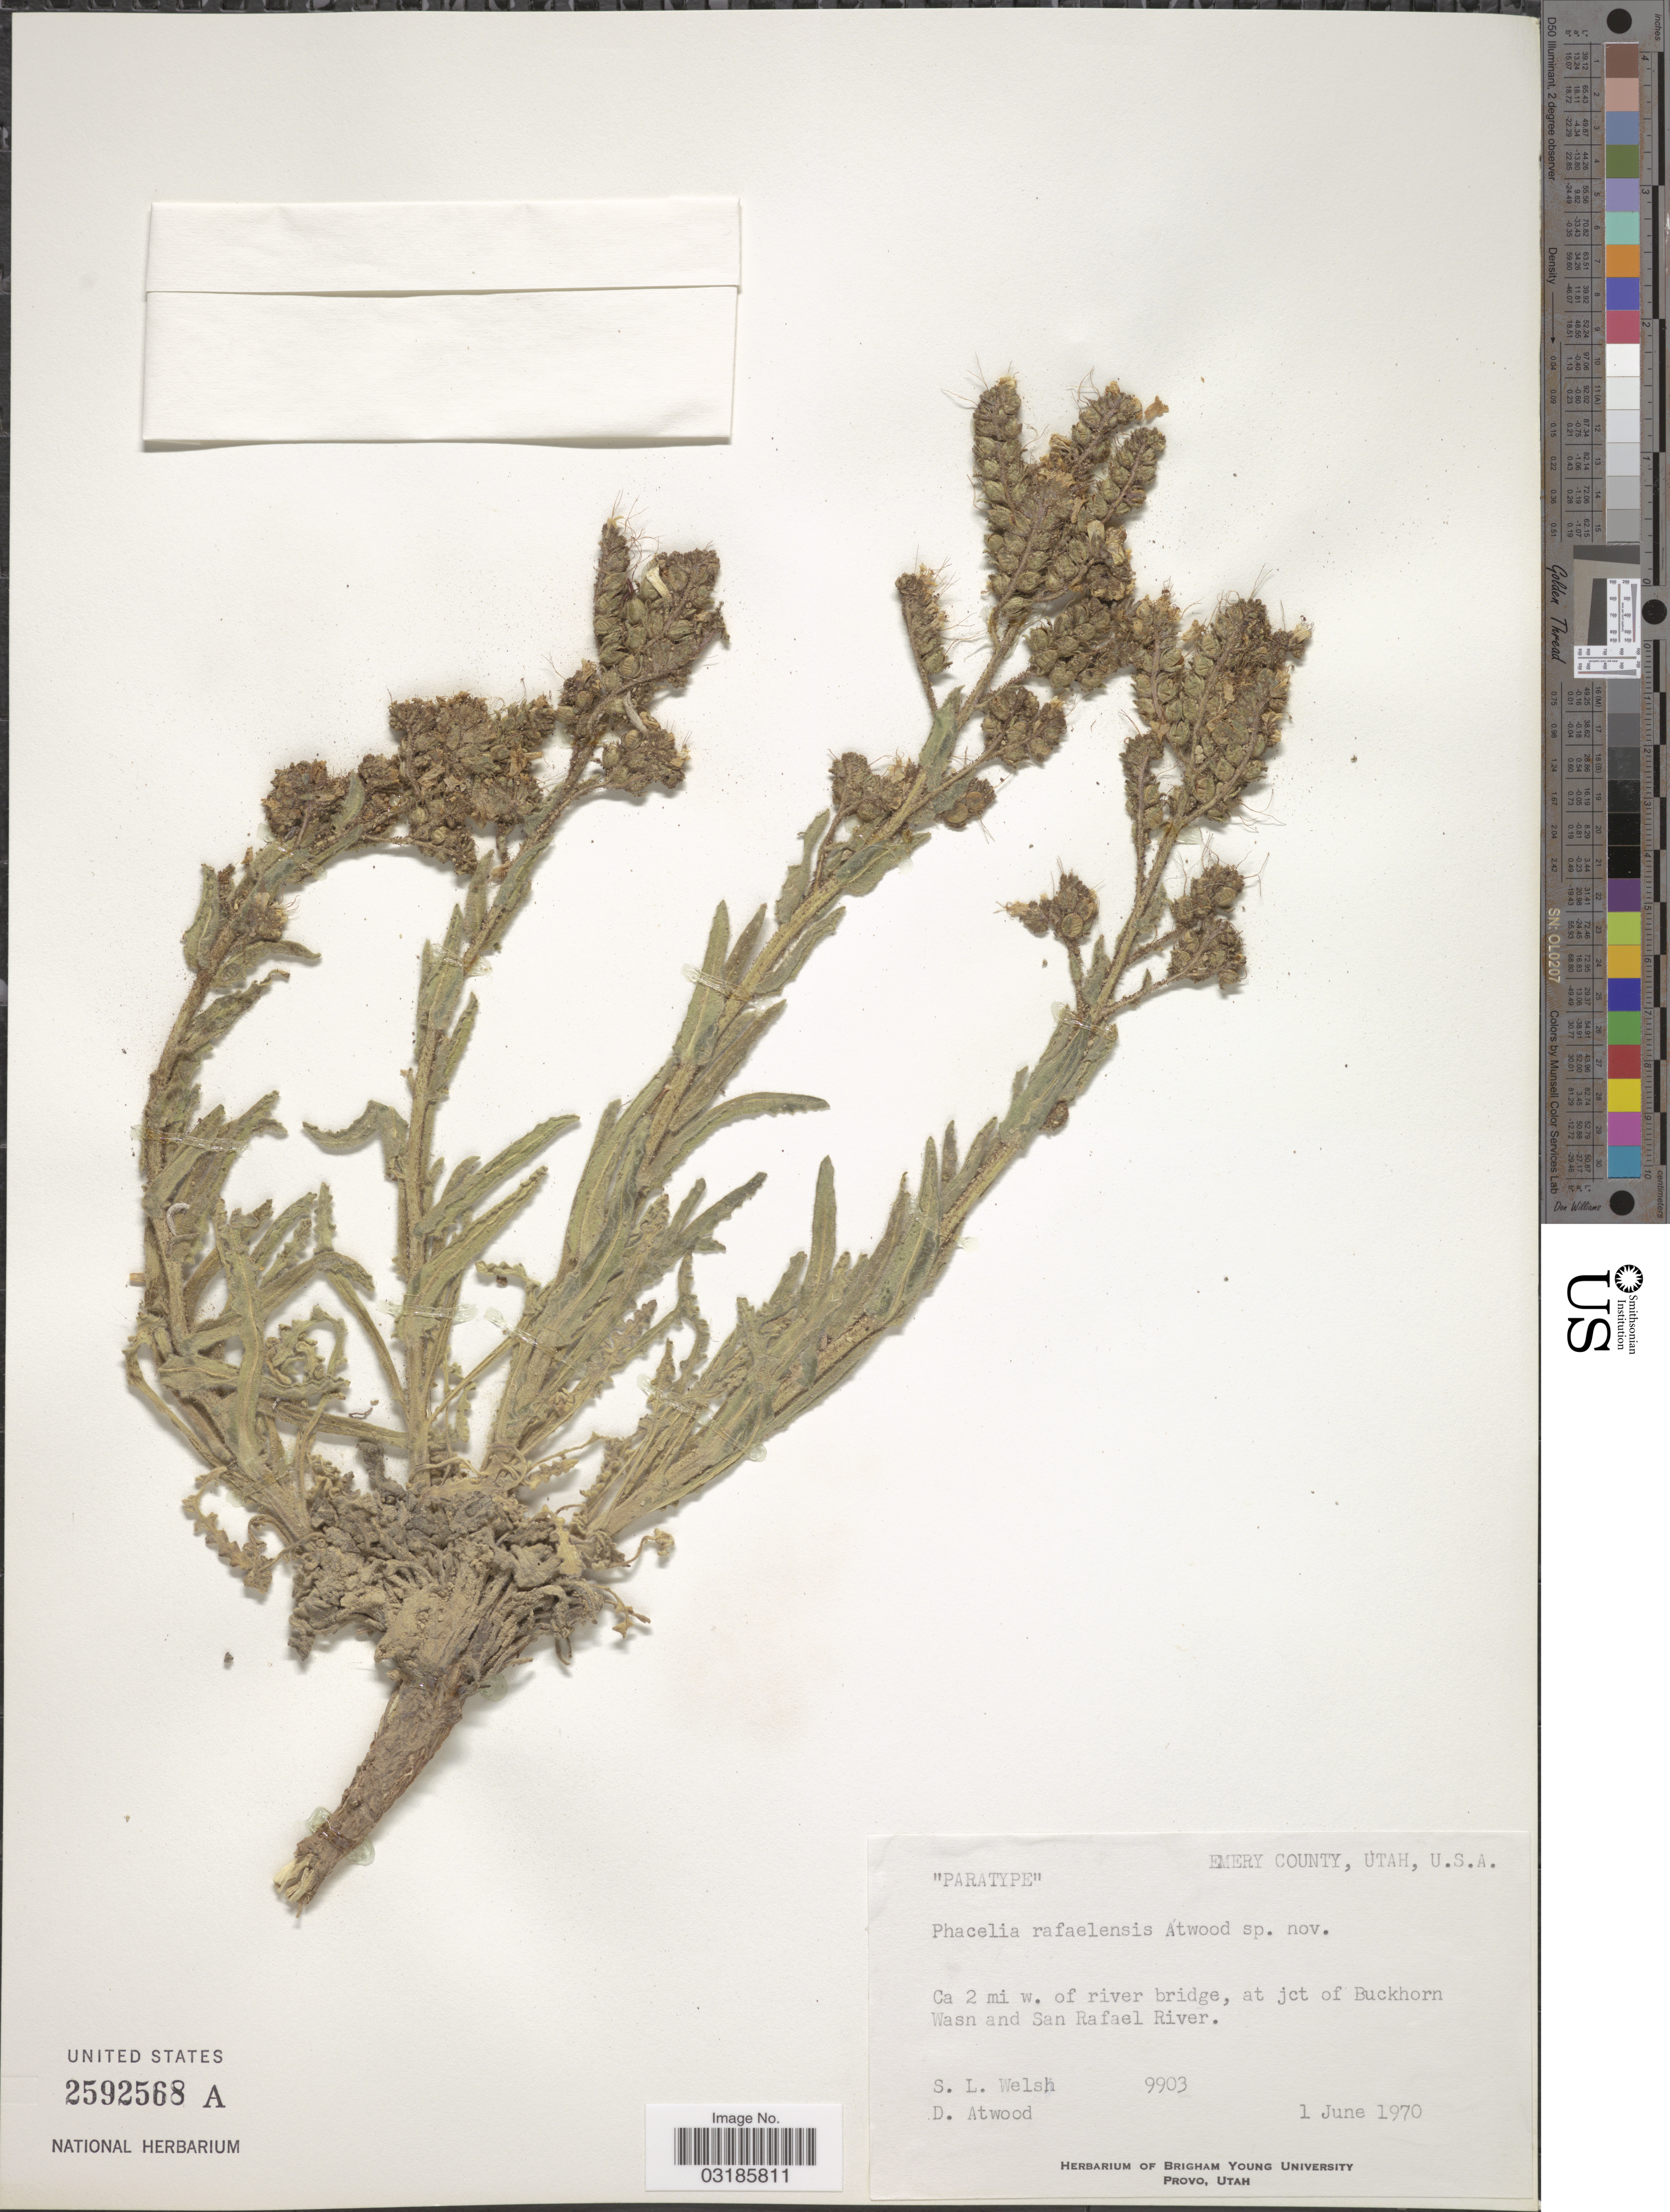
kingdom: Plantae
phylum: Tracheophyta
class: Magnoliopsida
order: Boraginales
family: Hydrophyllaceae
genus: Phacelia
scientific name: Phacelia rafaelensis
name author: Atwood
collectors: S. Welsh & D. Atwood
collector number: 9903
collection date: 1970-06-01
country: United States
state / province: Utah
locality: Emery County. Ca 2 mi w. of river bridge at jct of Buckhorn Wash and San Rafel River.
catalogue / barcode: US 2592568A